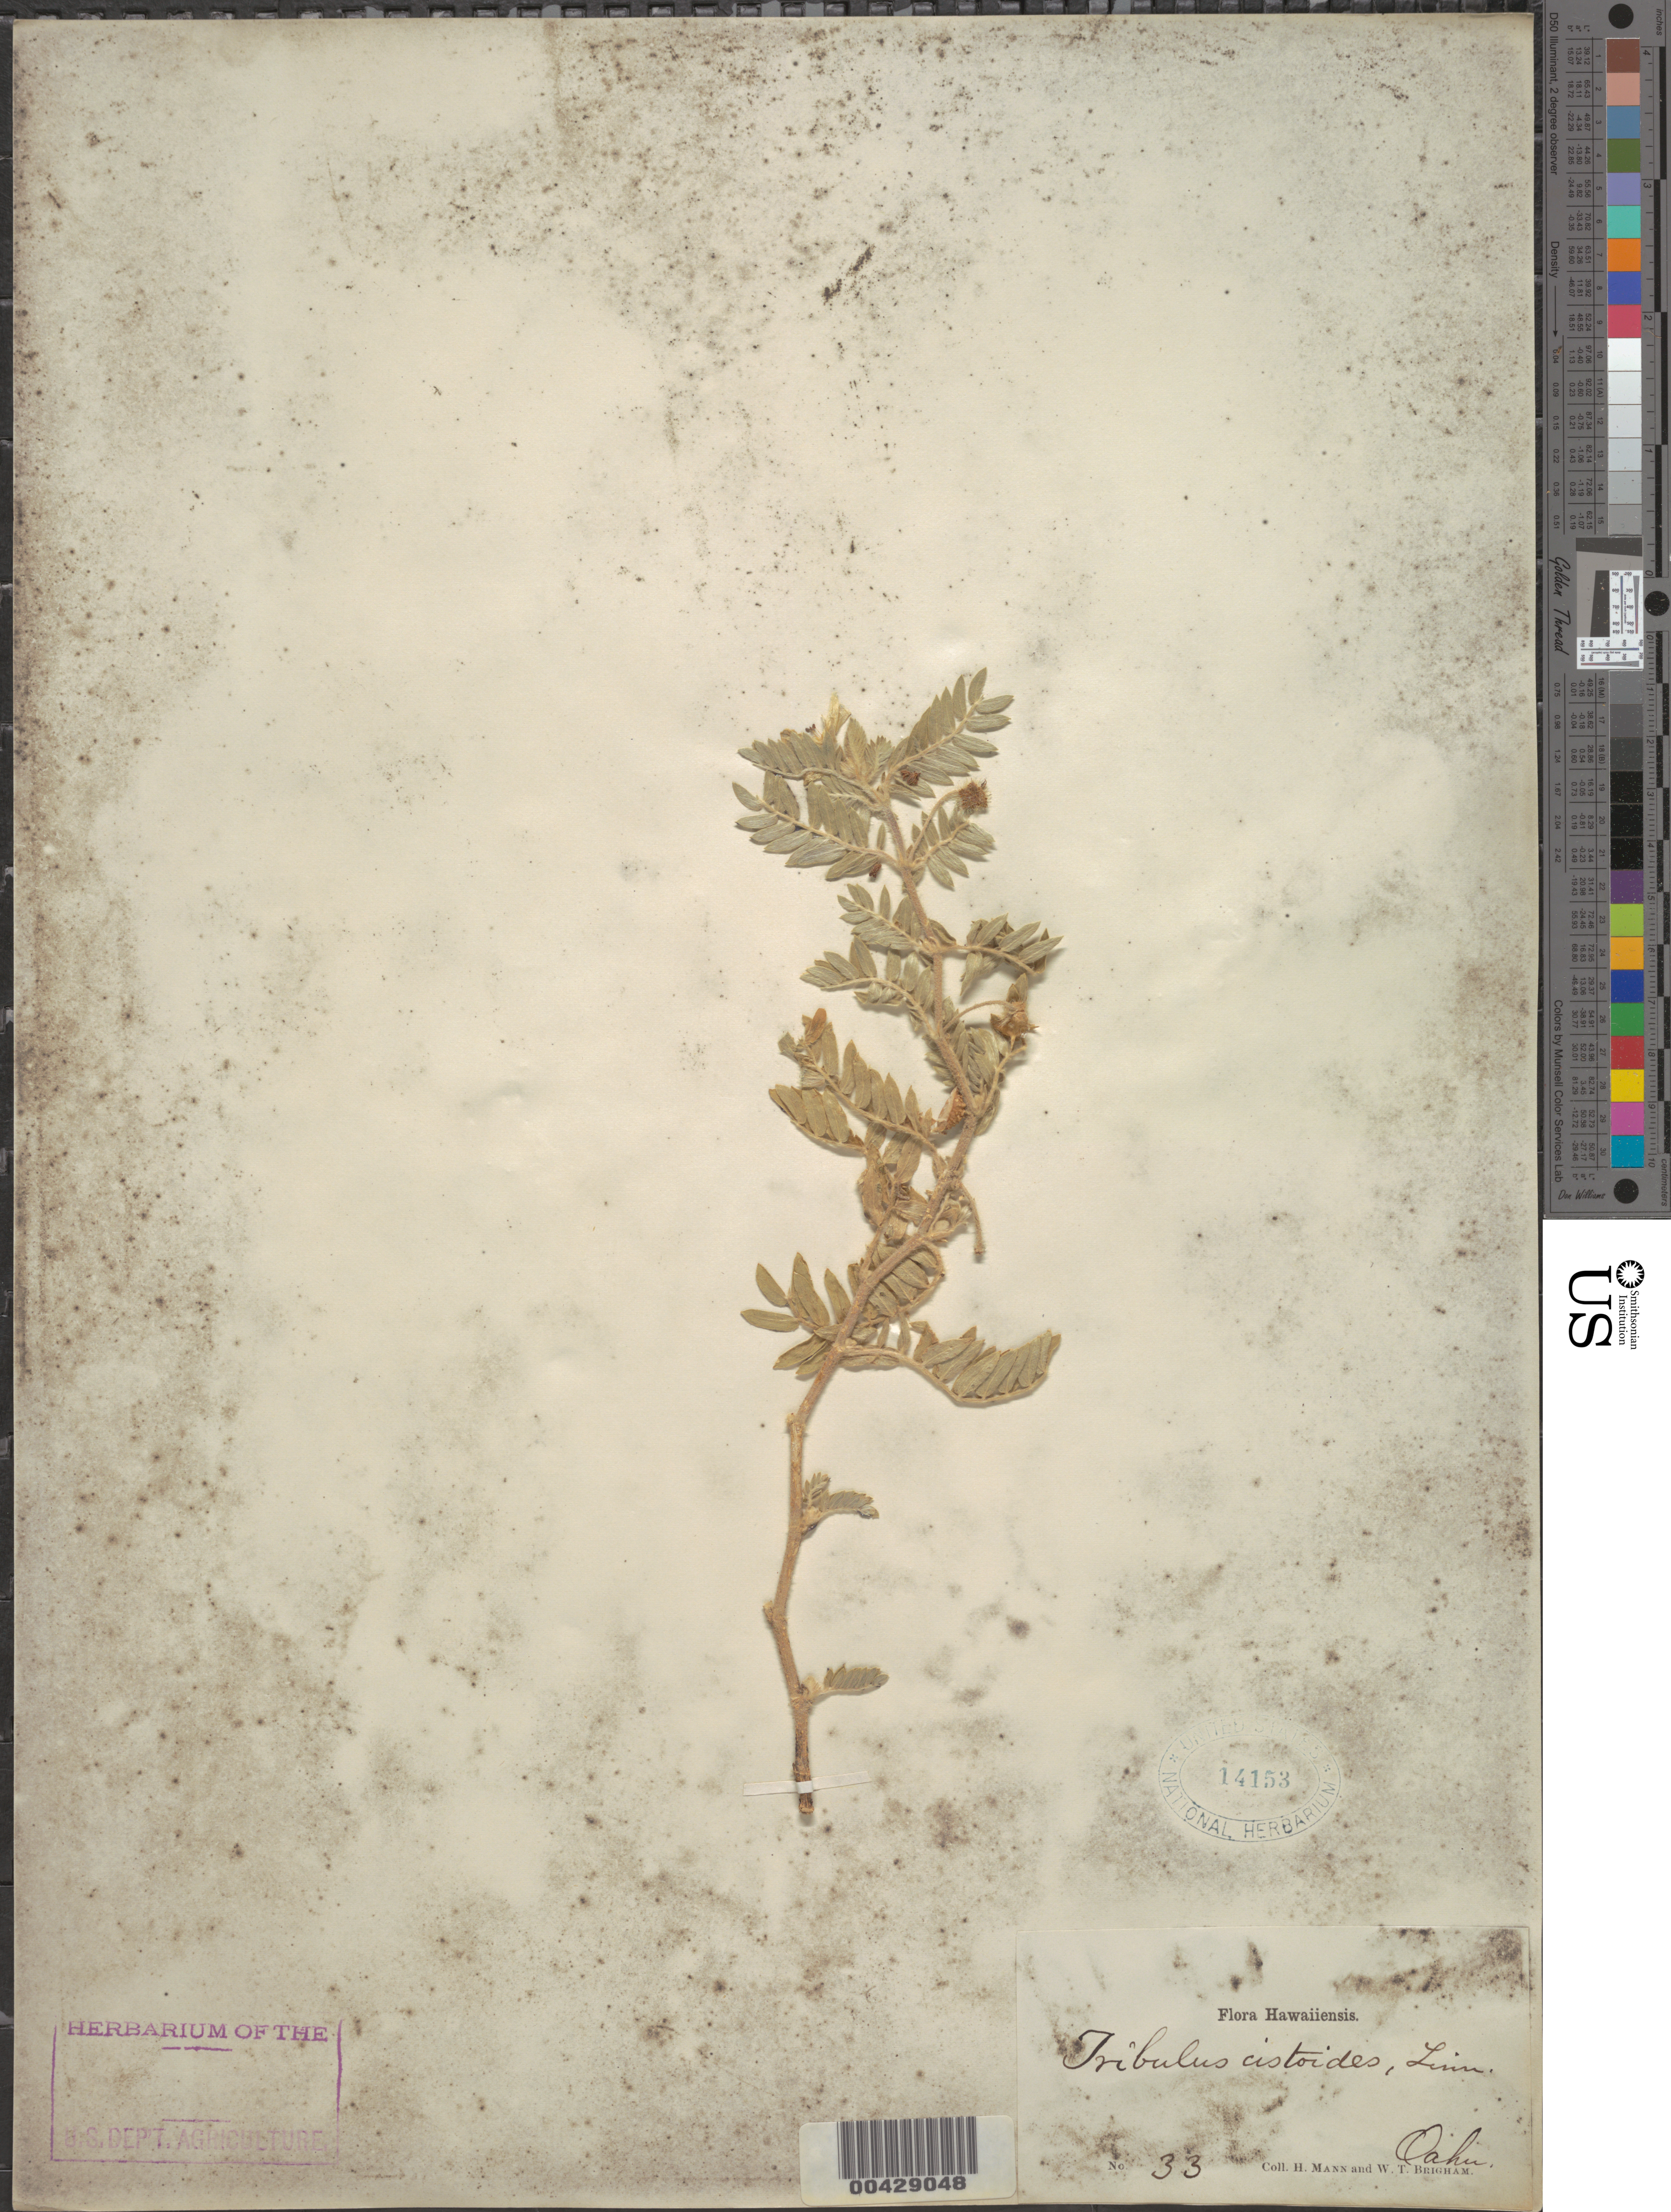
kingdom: Plantae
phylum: Tracheophyta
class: Magnoliopsida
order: Zygophyllales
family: Zygophyllaceae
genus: Tribulus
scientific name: Tribulus cistoides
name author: L.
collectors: H. Mann & W. T. Brigham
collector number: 33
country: United States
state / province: Hawaii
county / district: Honolulu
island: Oahu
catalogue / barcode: US 14153